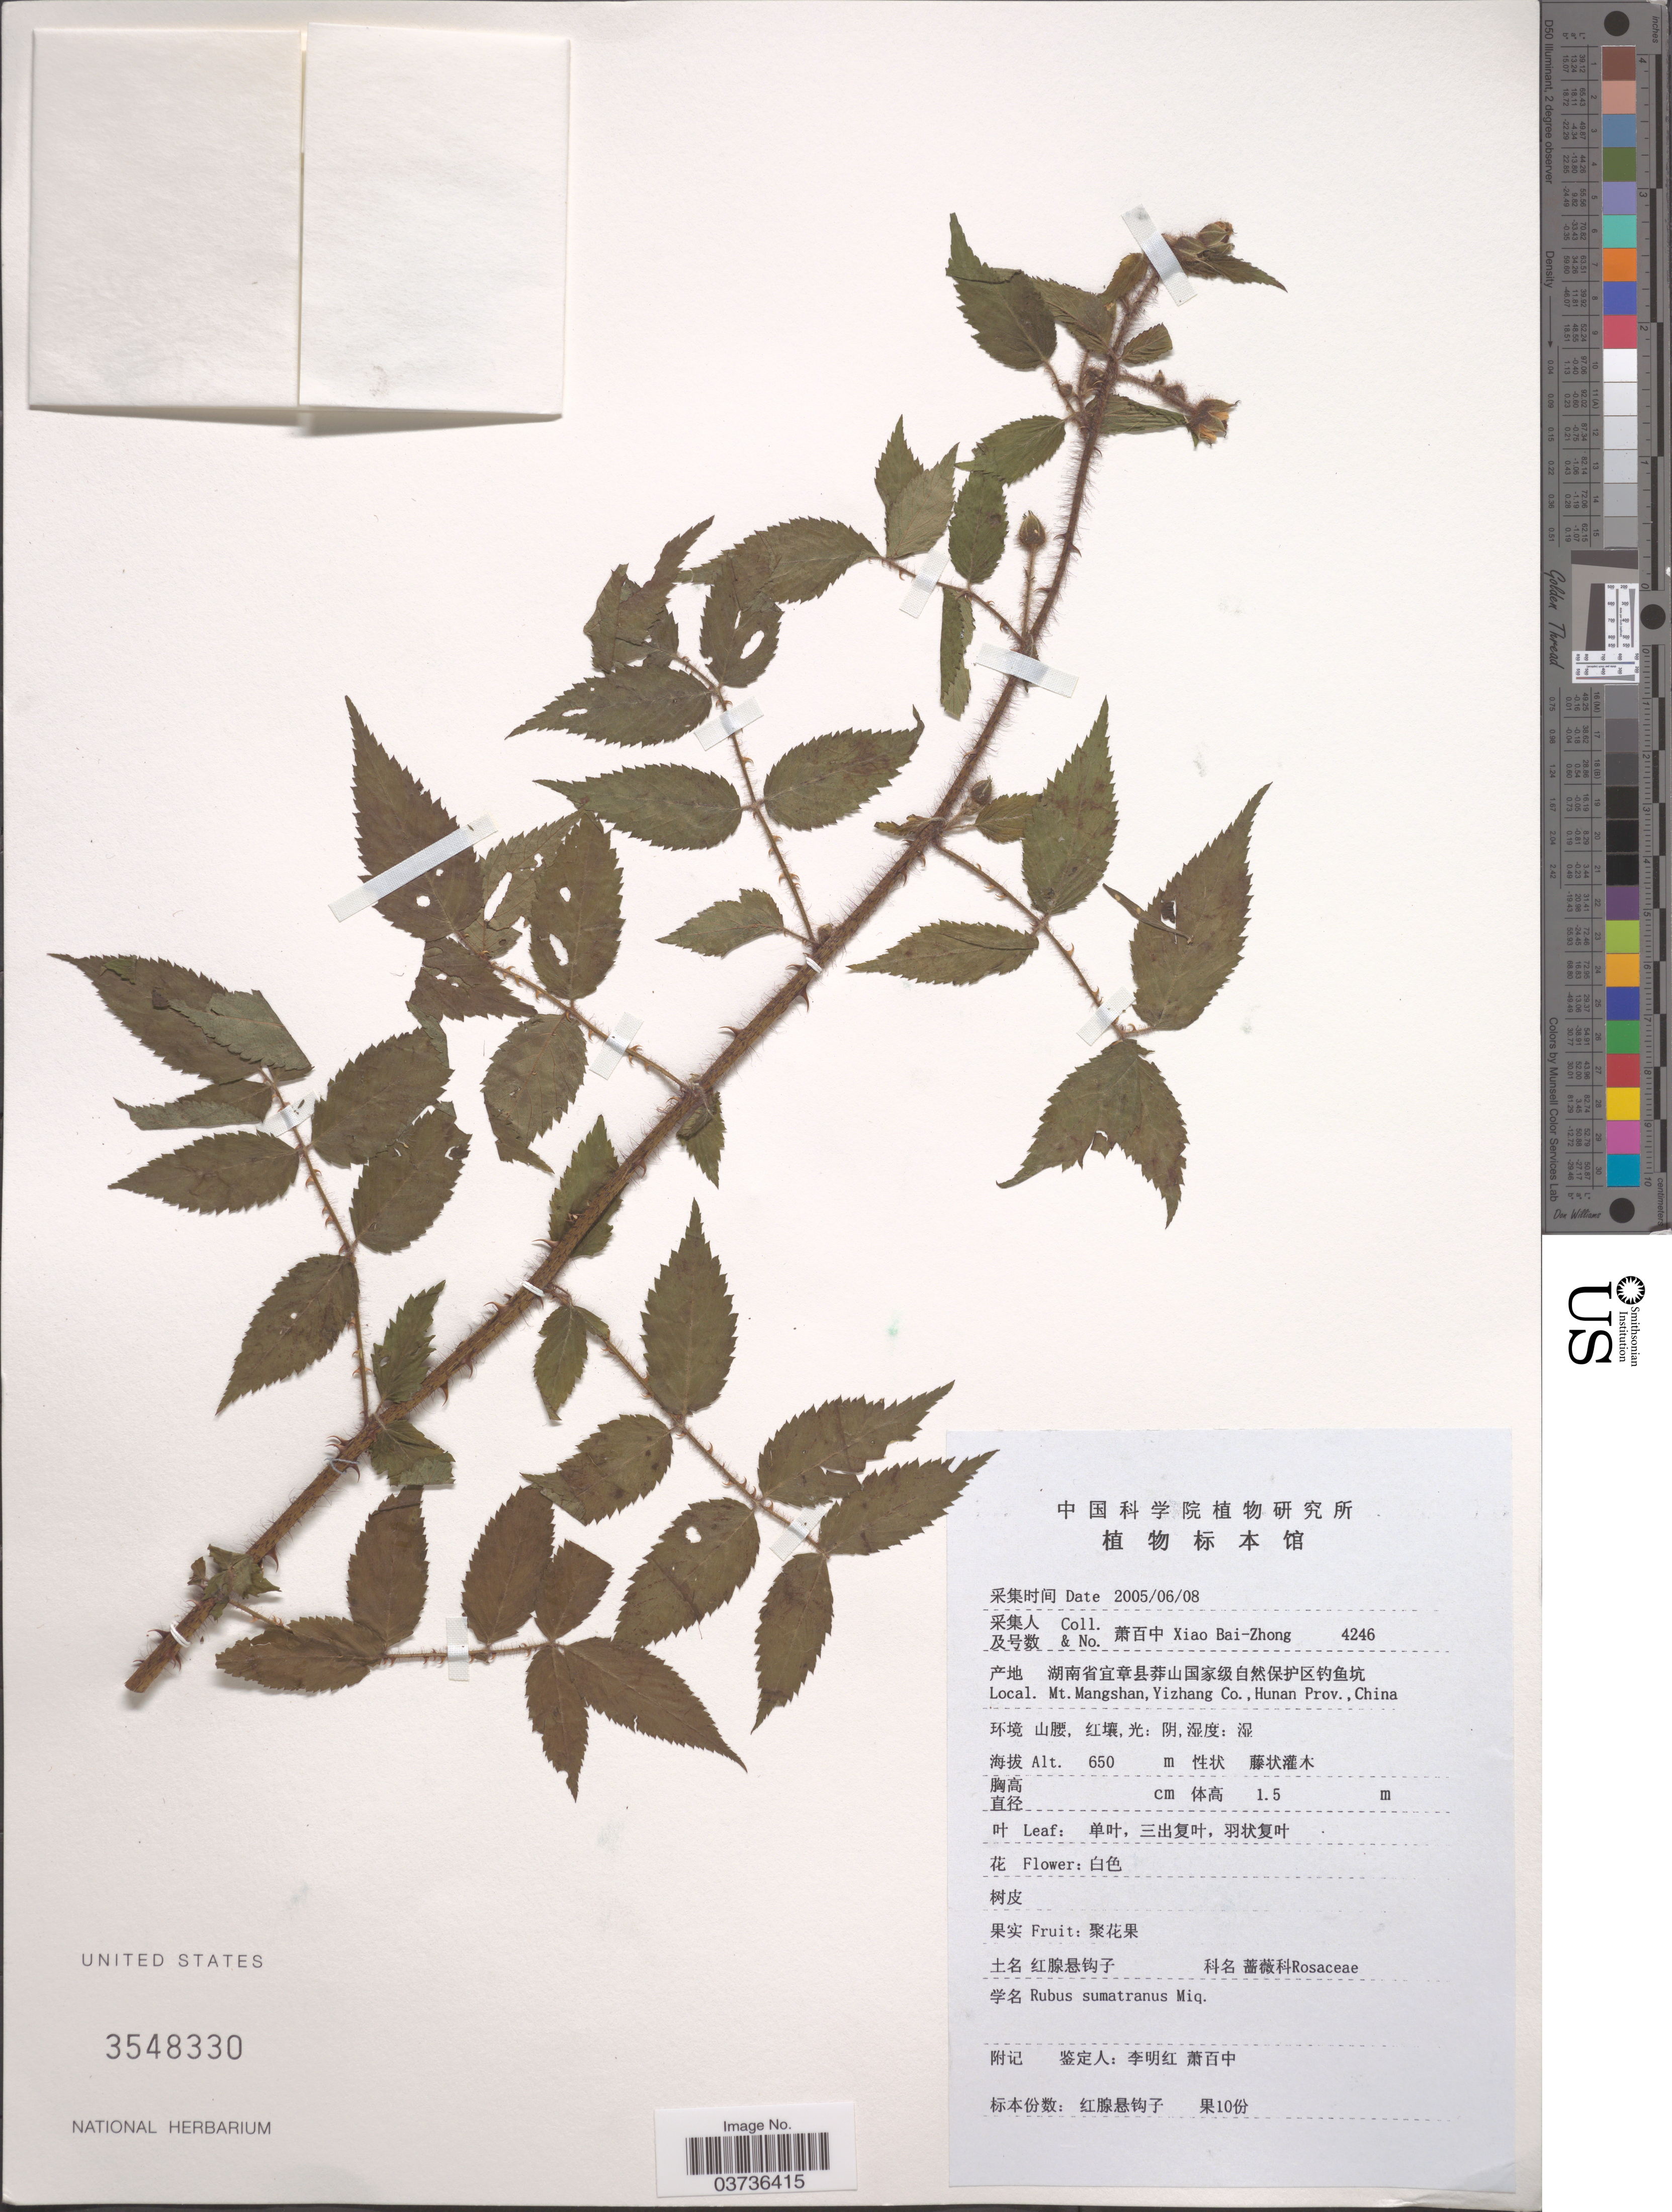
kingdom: Plantae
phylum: Tracheophyta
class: Magnoliopsida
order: Rosales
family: Rosaceae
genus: Rubus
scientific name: Rubus sumatranus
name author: Miq.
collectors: B. Z. Xiao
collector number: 4246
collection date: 2005-06-08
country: China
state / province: Hunan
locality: Mt. Mangshan, Yizhang Co.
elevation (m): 650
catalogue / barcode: US 3548330